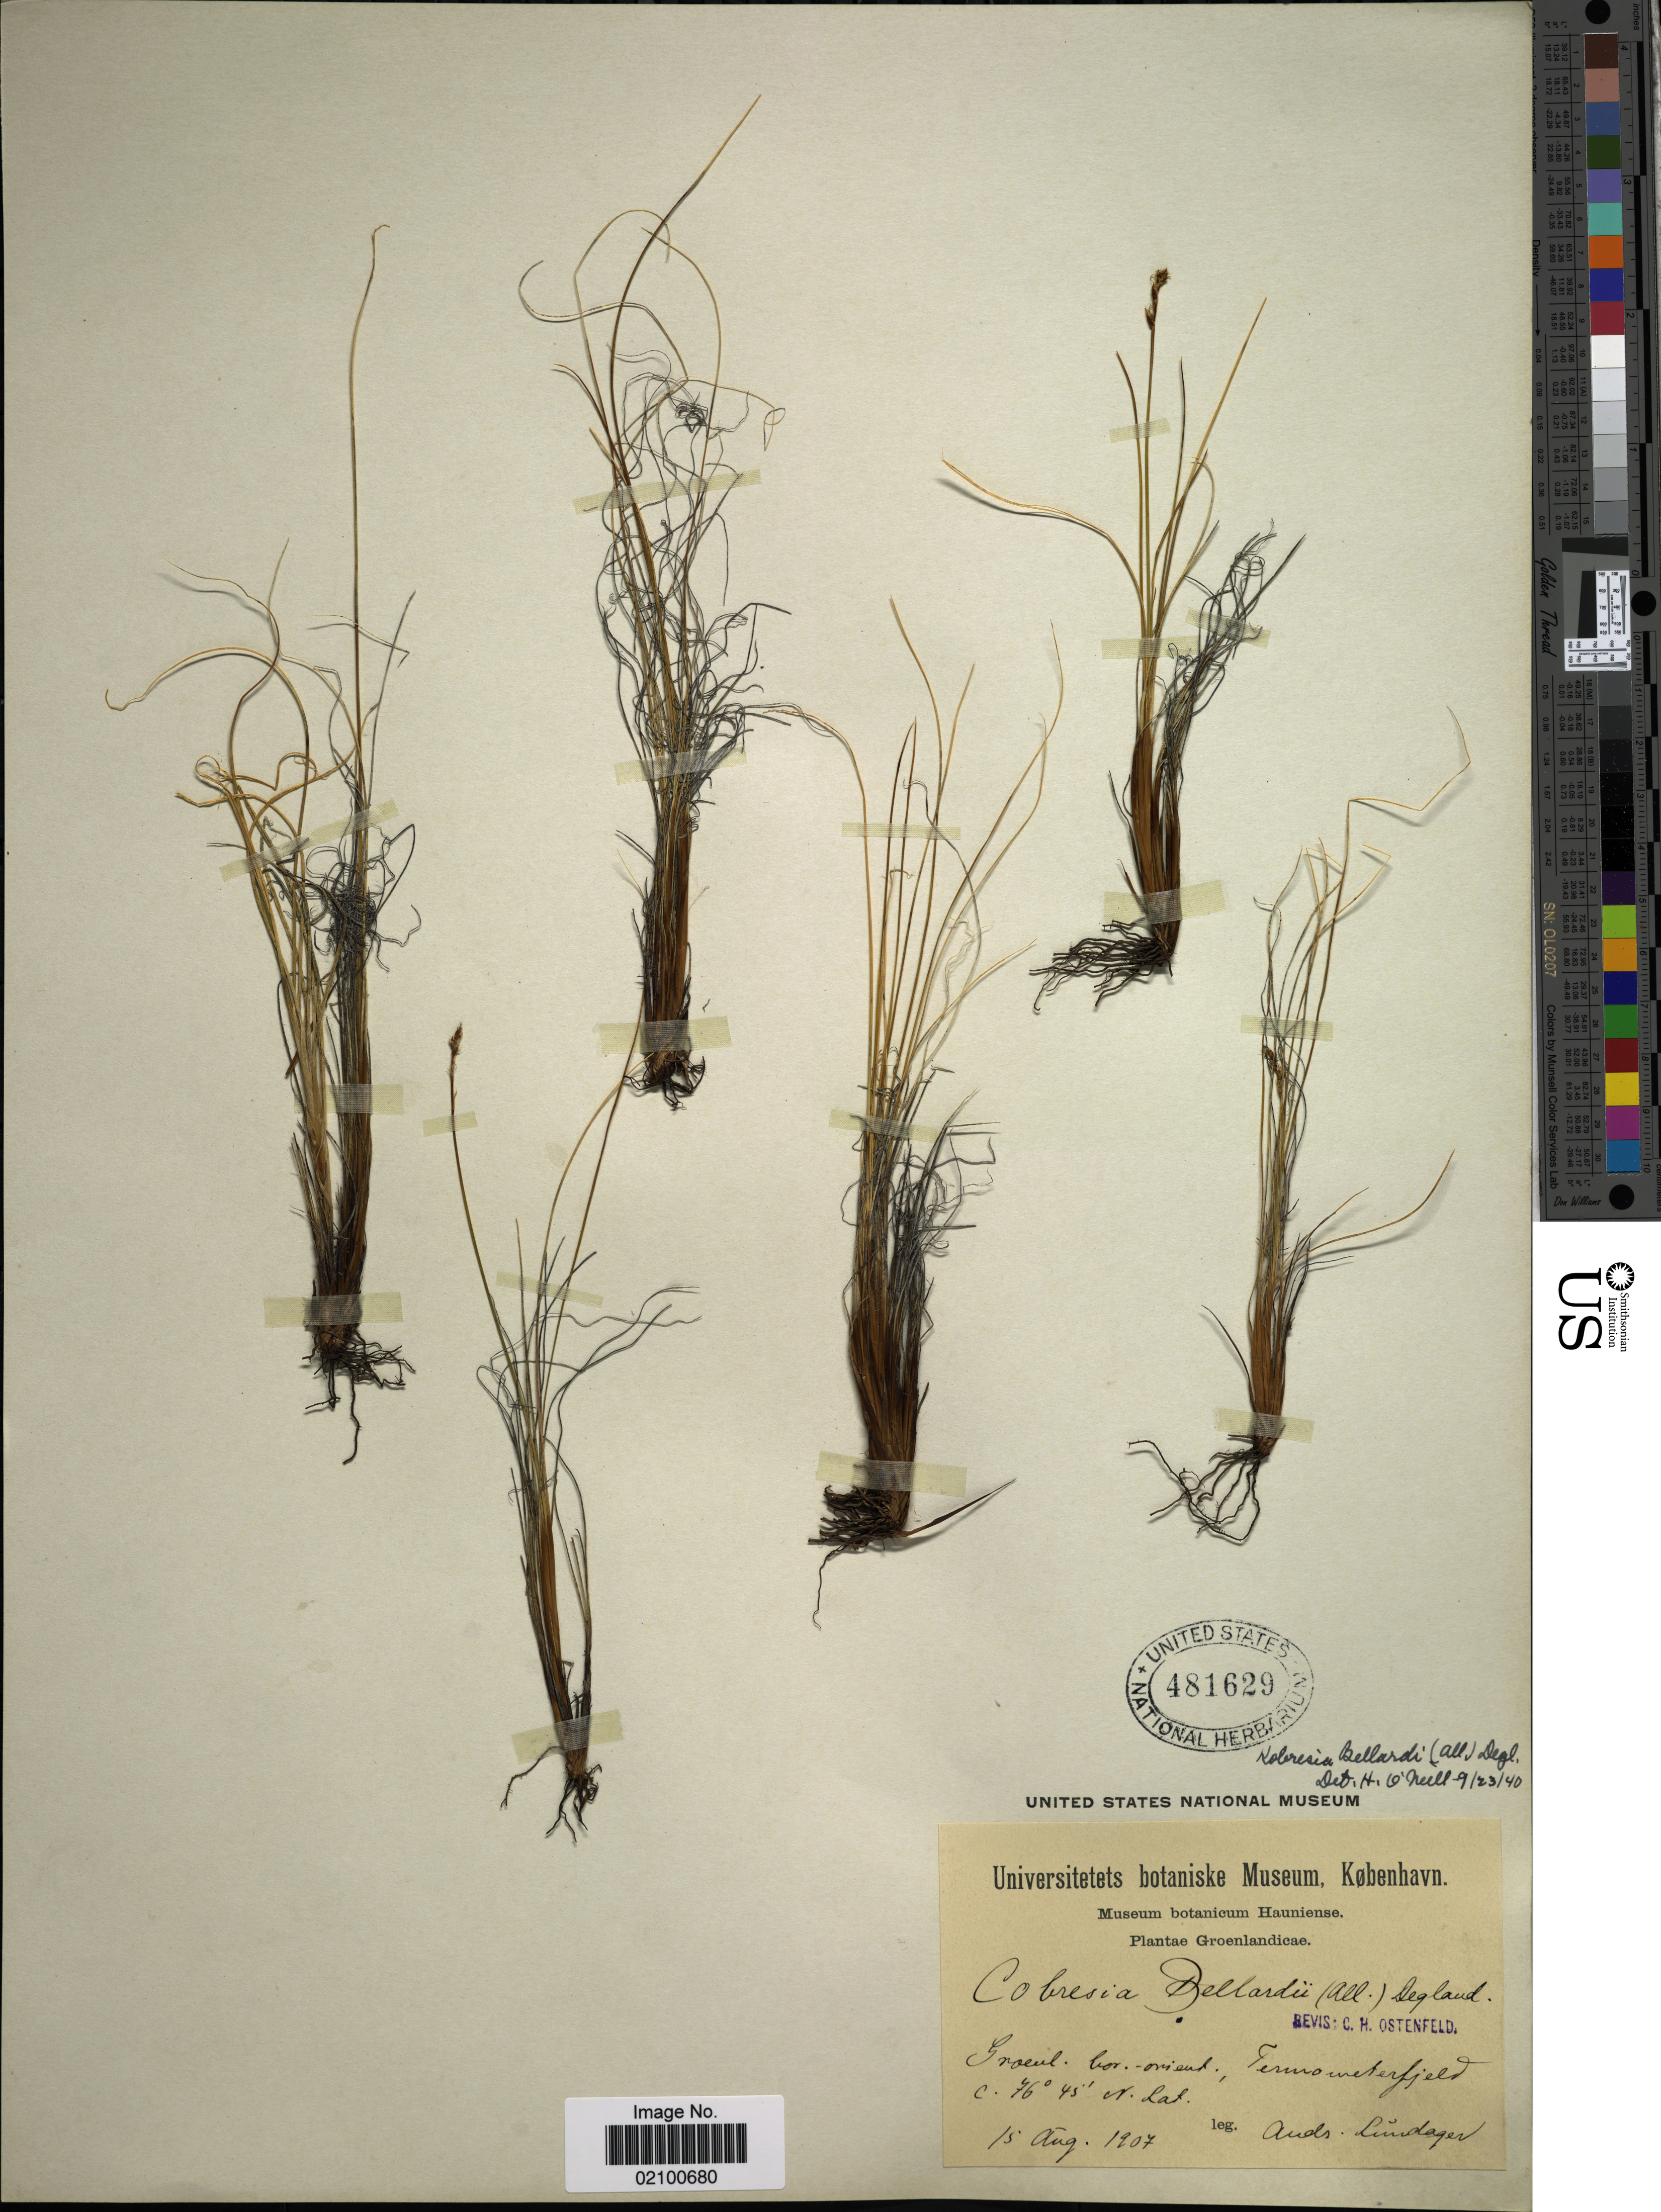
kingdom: Plantae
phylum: Tracheophyta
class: Liliopsida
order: Poales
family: Cyperaceae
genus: Carex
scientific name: Carex myosuroides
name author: Vill.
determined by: Strong, M. T., (US), Smithsonian Institution - National Museum of Natural History (UNITED STATES)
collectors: A. Lundager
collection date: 1907-08-15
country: Greenland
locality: bor. Orient, Termometerfjeld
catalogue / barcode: US 481629